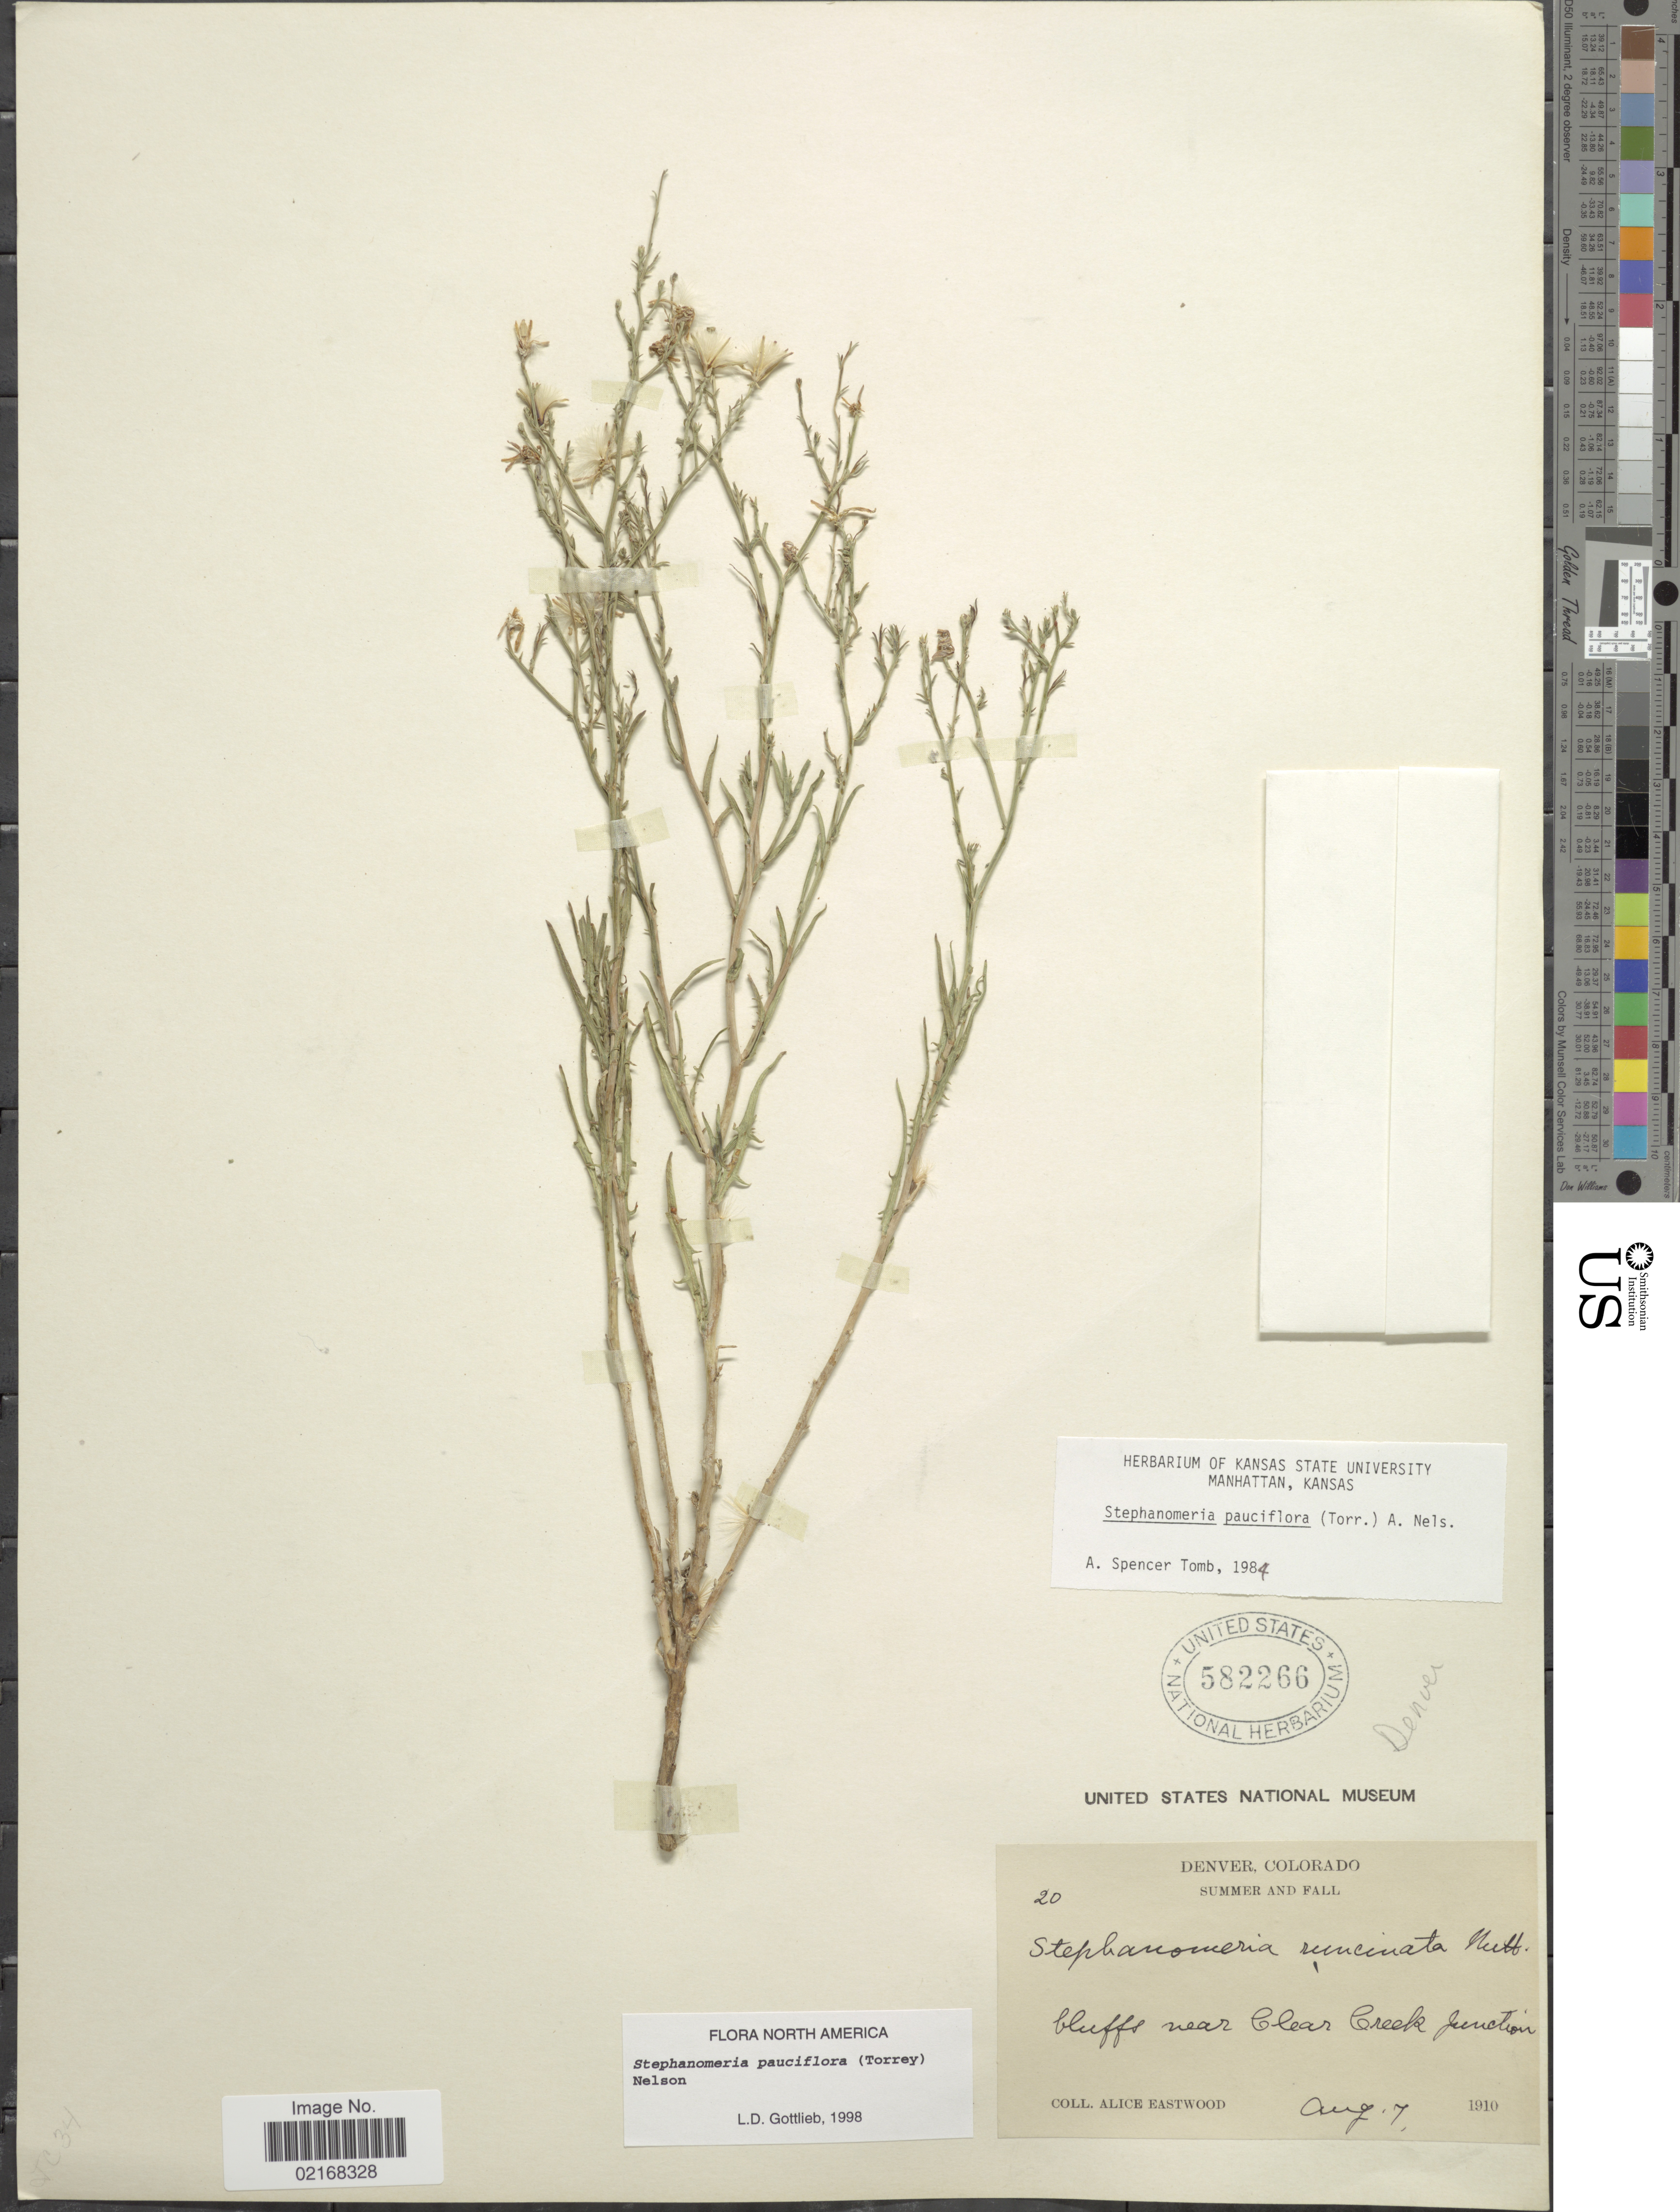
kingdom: Plantae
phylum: Tracheophyta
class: Magnoliopsida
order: Asterales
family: Asteraceae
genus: Stephanomeria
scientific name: Stephanomeria pauciflora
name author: (Torr.) A. Nelson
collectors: A. Eastwood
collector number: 20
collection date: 1910-08-07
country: United States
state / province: Colorado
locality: Denver, Colorado. Summer and Fall. Bluffs near Clear Creek Junction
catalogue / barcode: US 582266